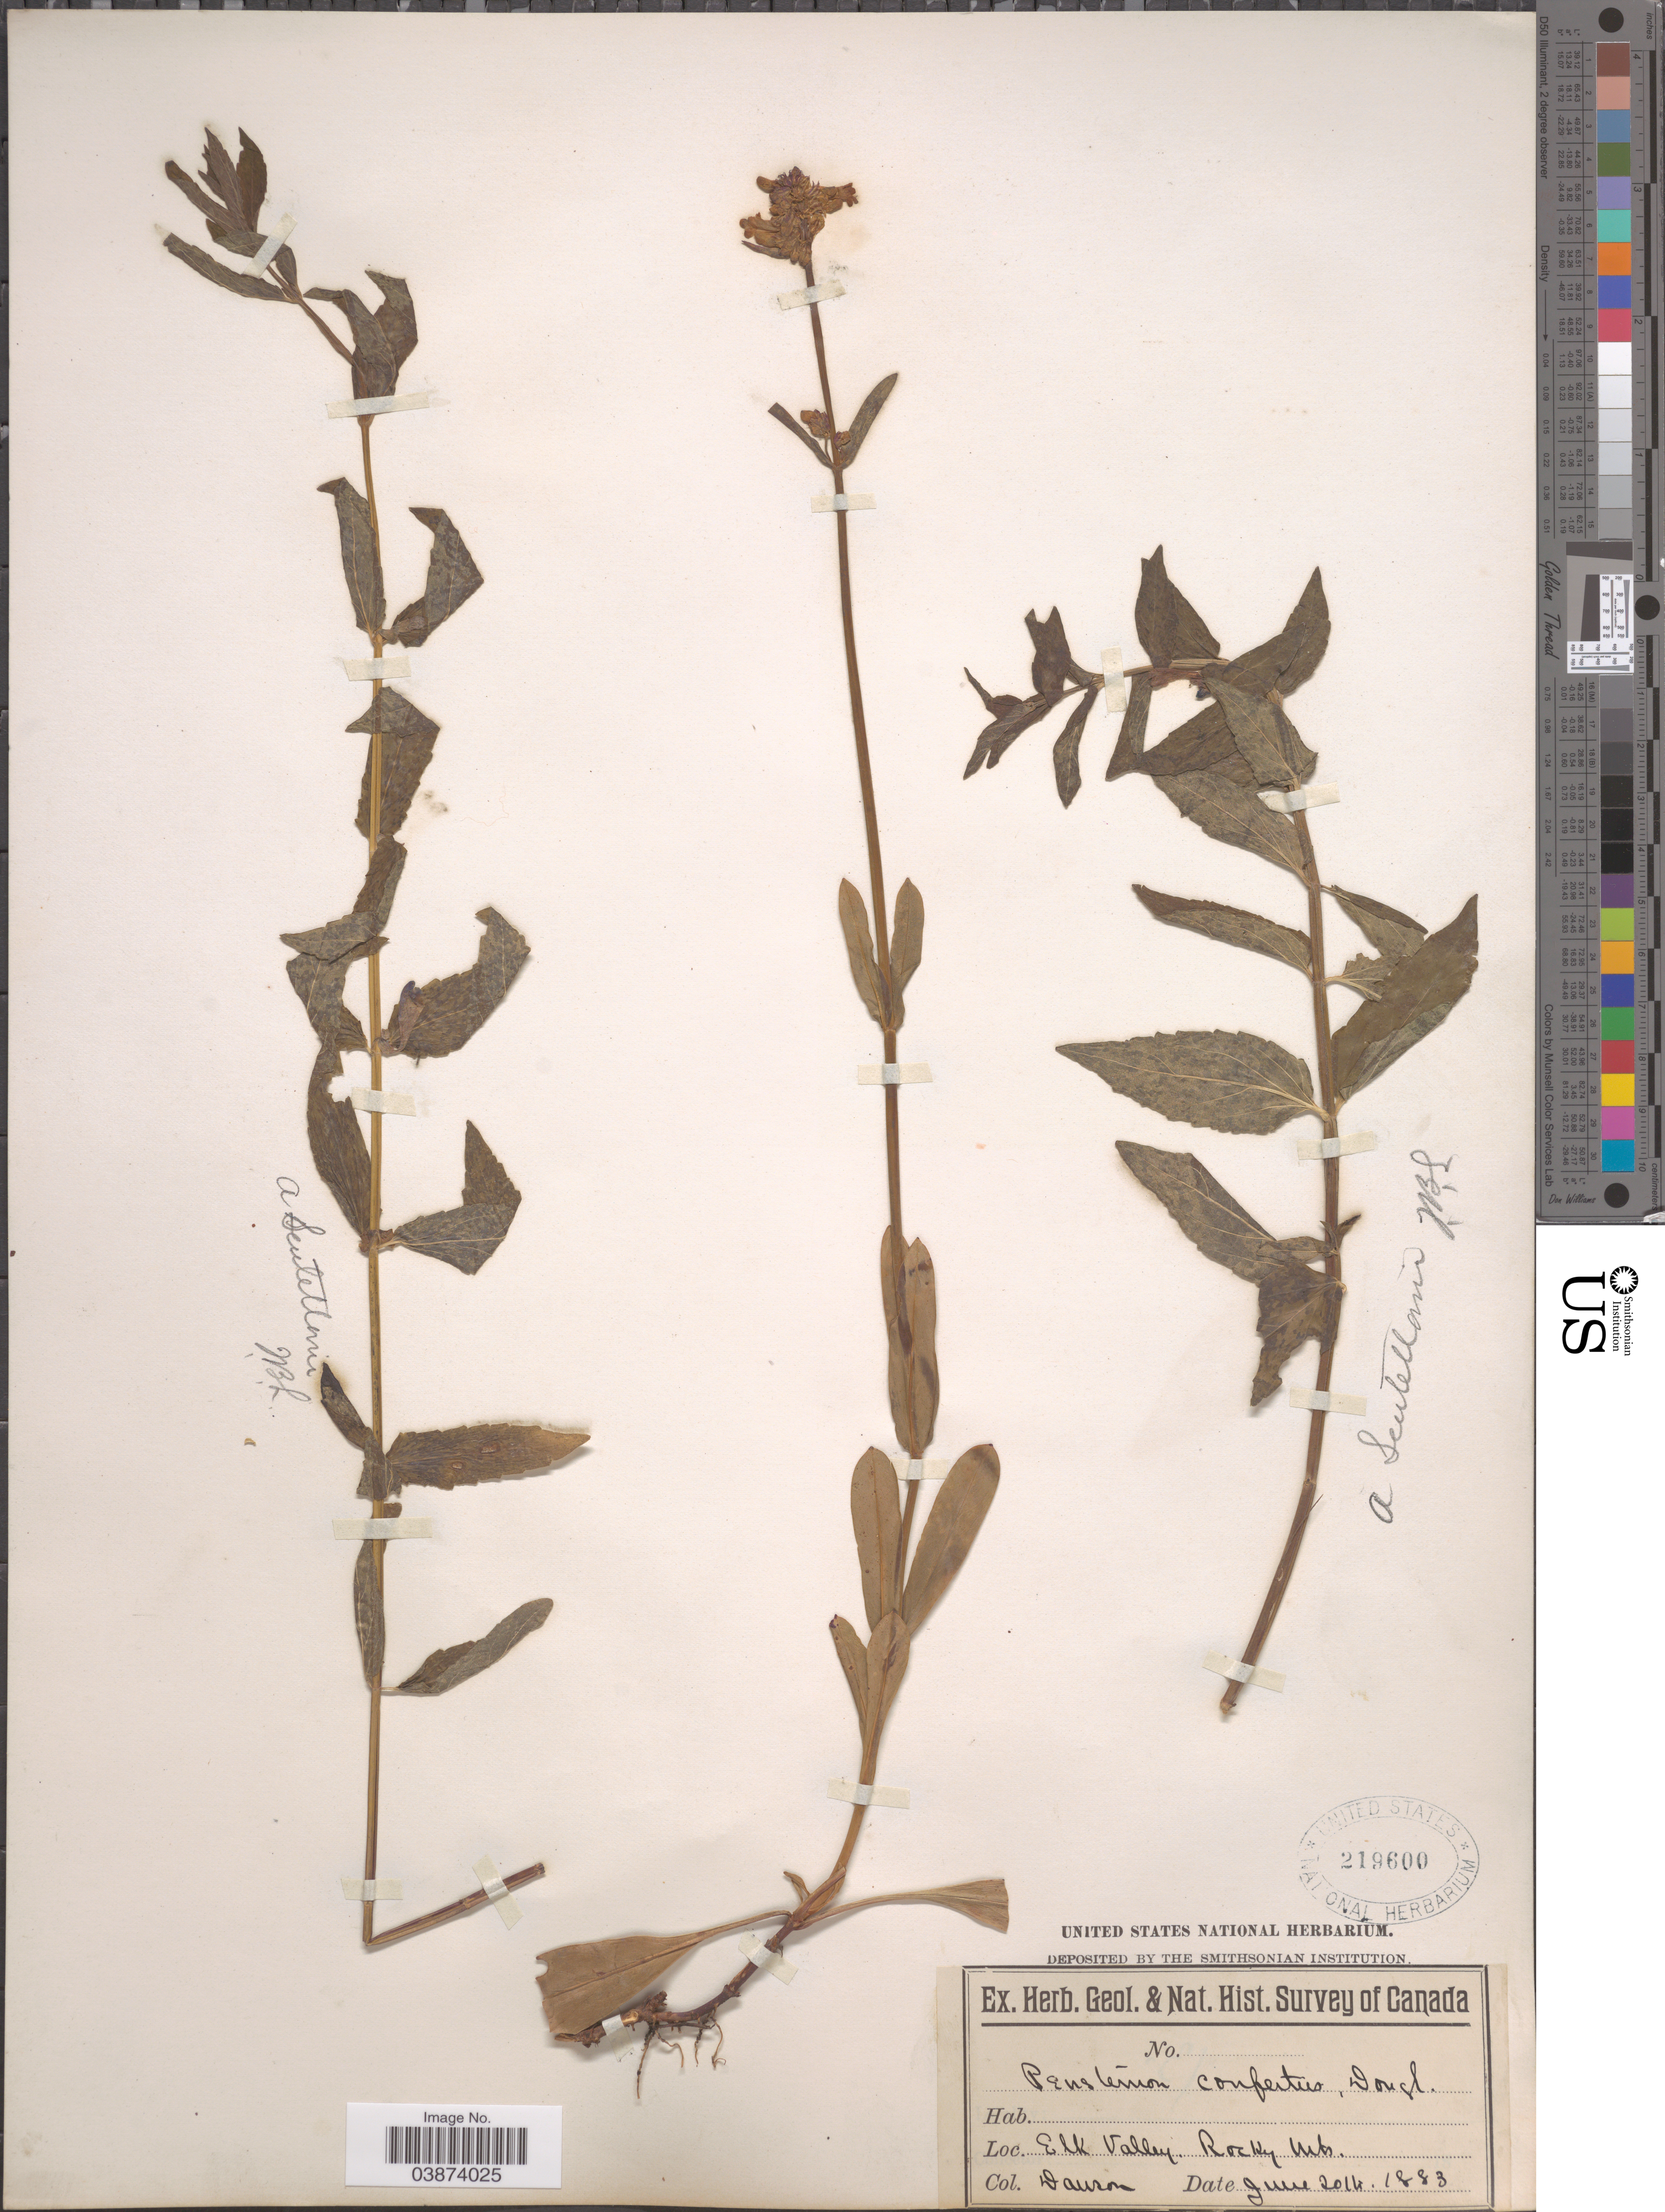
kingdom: Plantae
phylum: Tracheophyta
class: Magnoliopsida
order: Lamiales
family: Plantaginaceae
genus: Penstemon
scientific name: Penstemon confertus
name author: Douglas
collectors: Dauson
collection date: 1883-06-20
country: Canada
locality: Elk Valley. Rocky Mts.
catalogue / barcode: US 219600